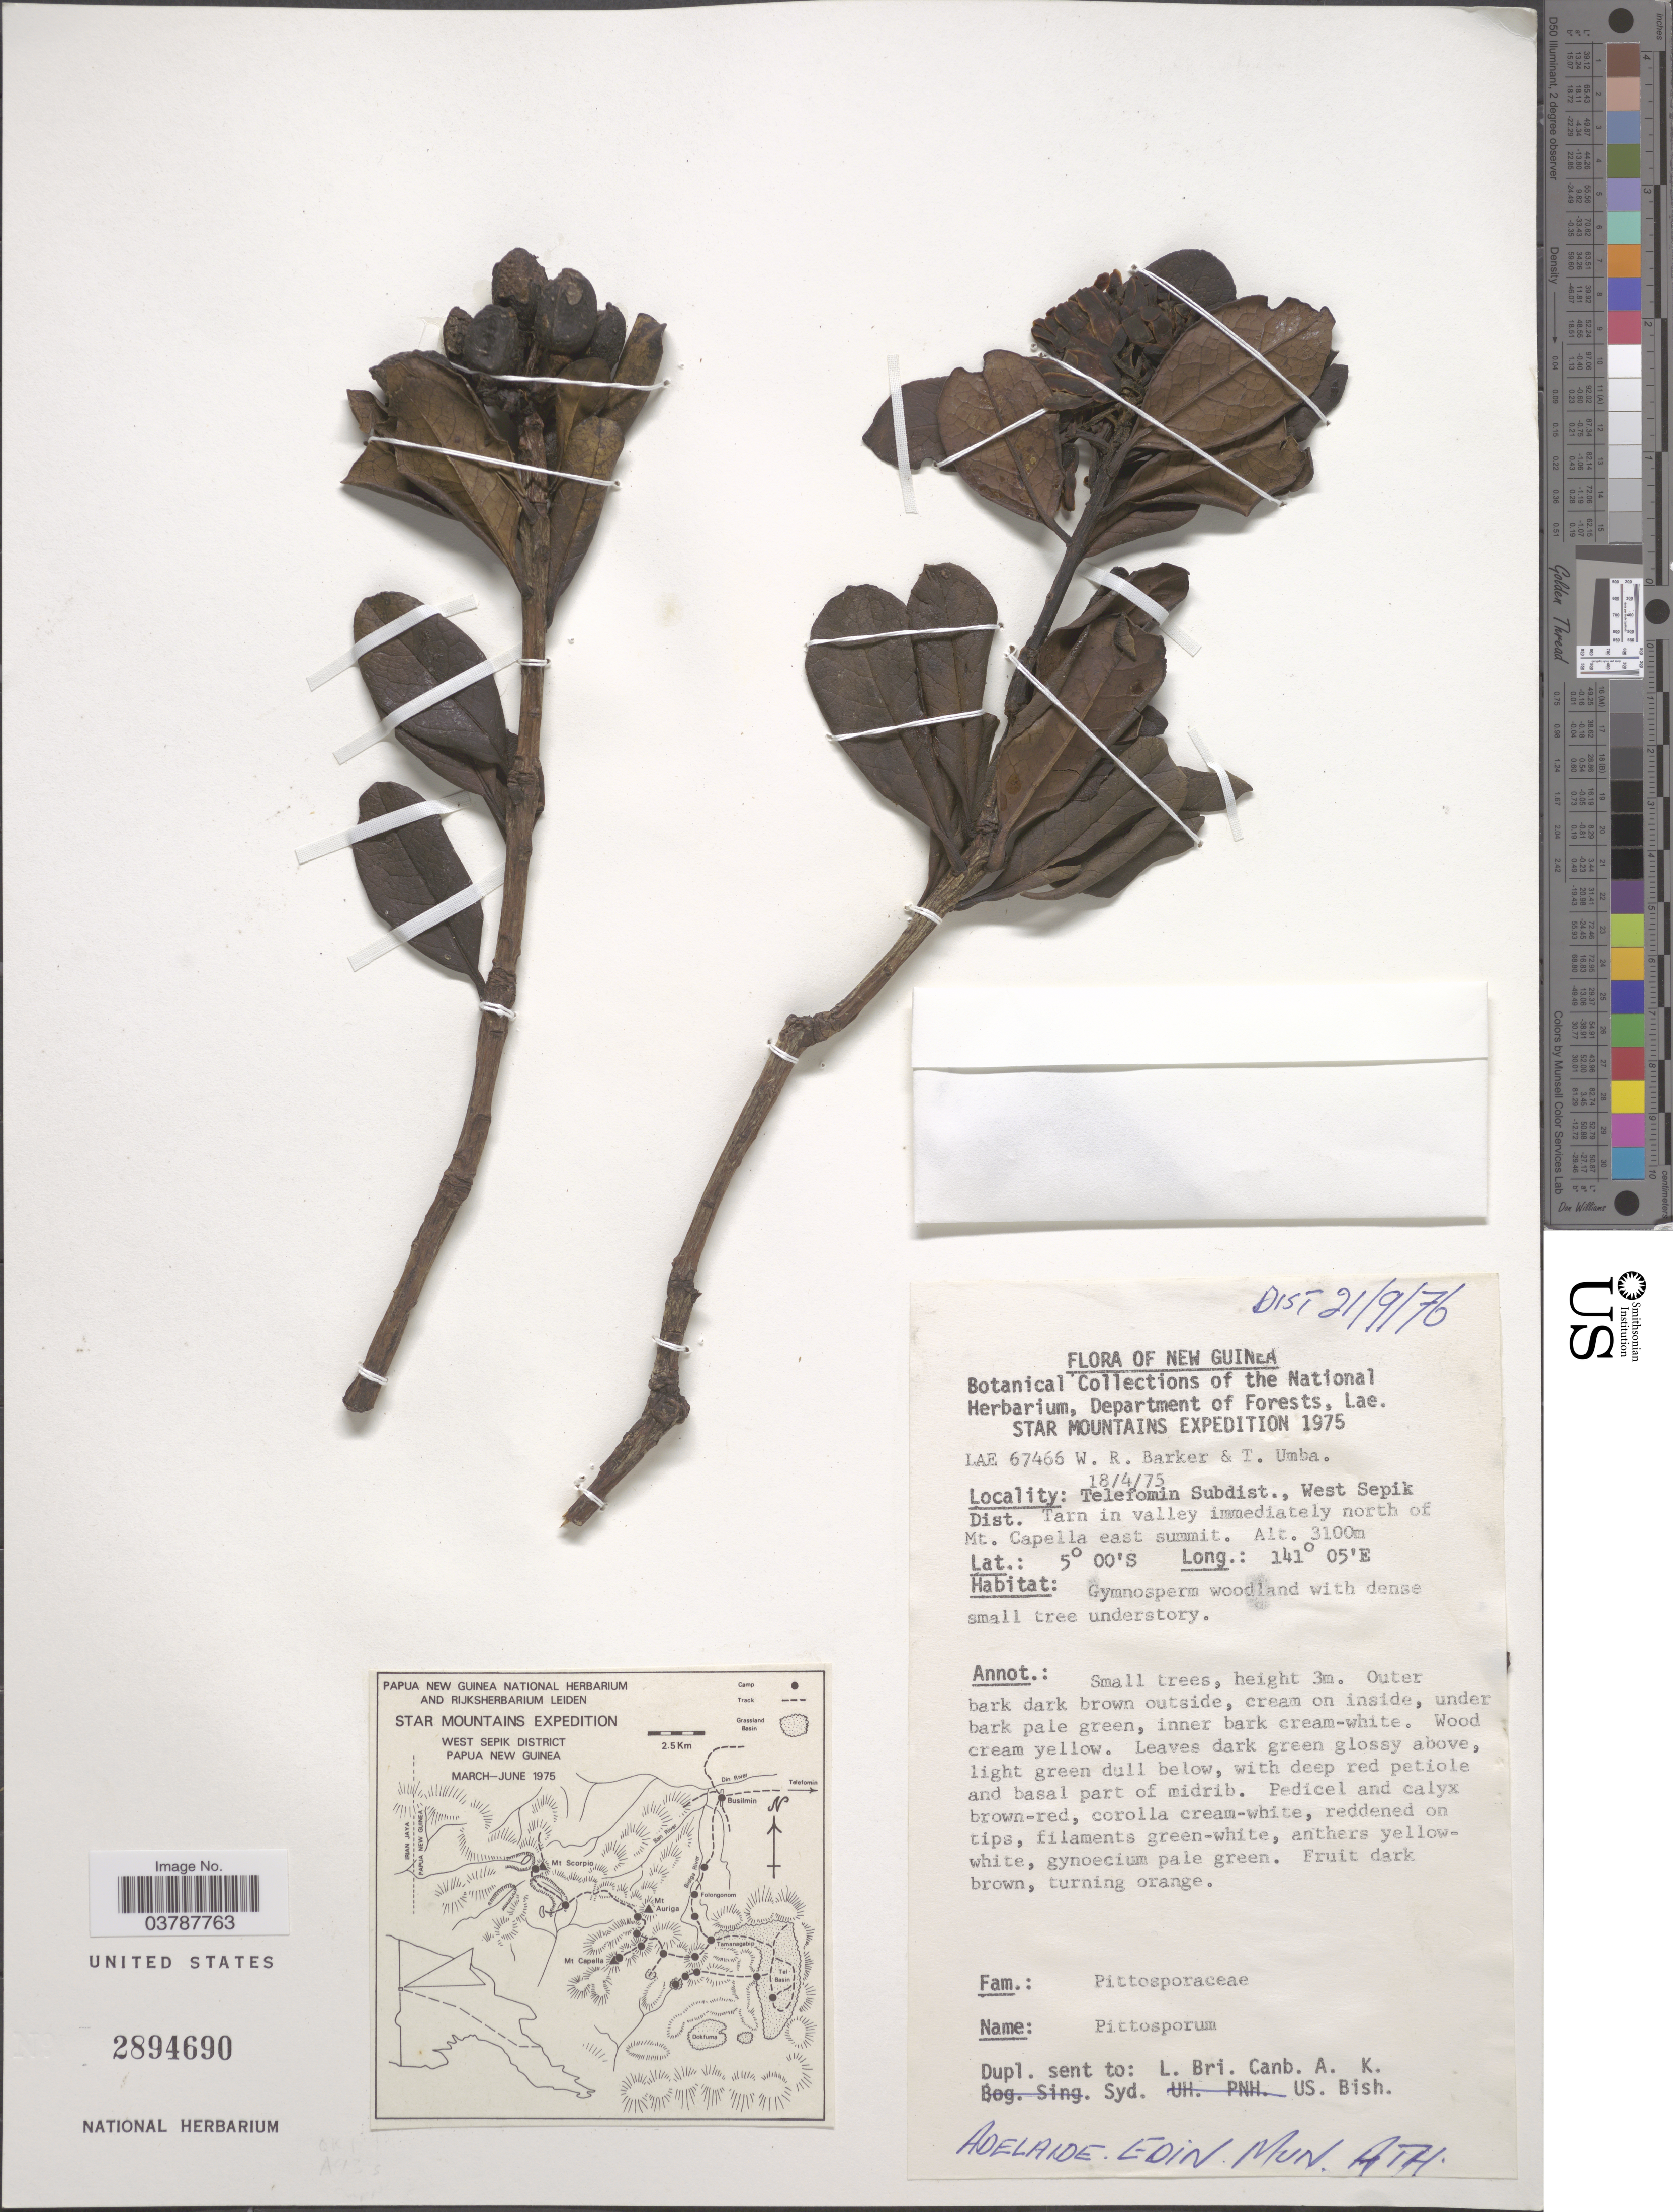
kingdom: Plantae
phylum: Tracheophyta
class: Magnoliopsida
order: Apiales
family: Pittosporaceae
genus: Pittosporum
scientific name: Pittosporum sp.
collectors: W. R. Barker & T. Umba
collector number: LAE 67466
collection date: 1975-04-18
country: Papua New Guinea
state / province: Sandaun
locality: New Guinea. Telefomin Subdist., West Sepik Dist. Tarn in valley immediately north of Mt. Capella east summit.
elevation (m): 3100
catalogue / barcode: US 2894690